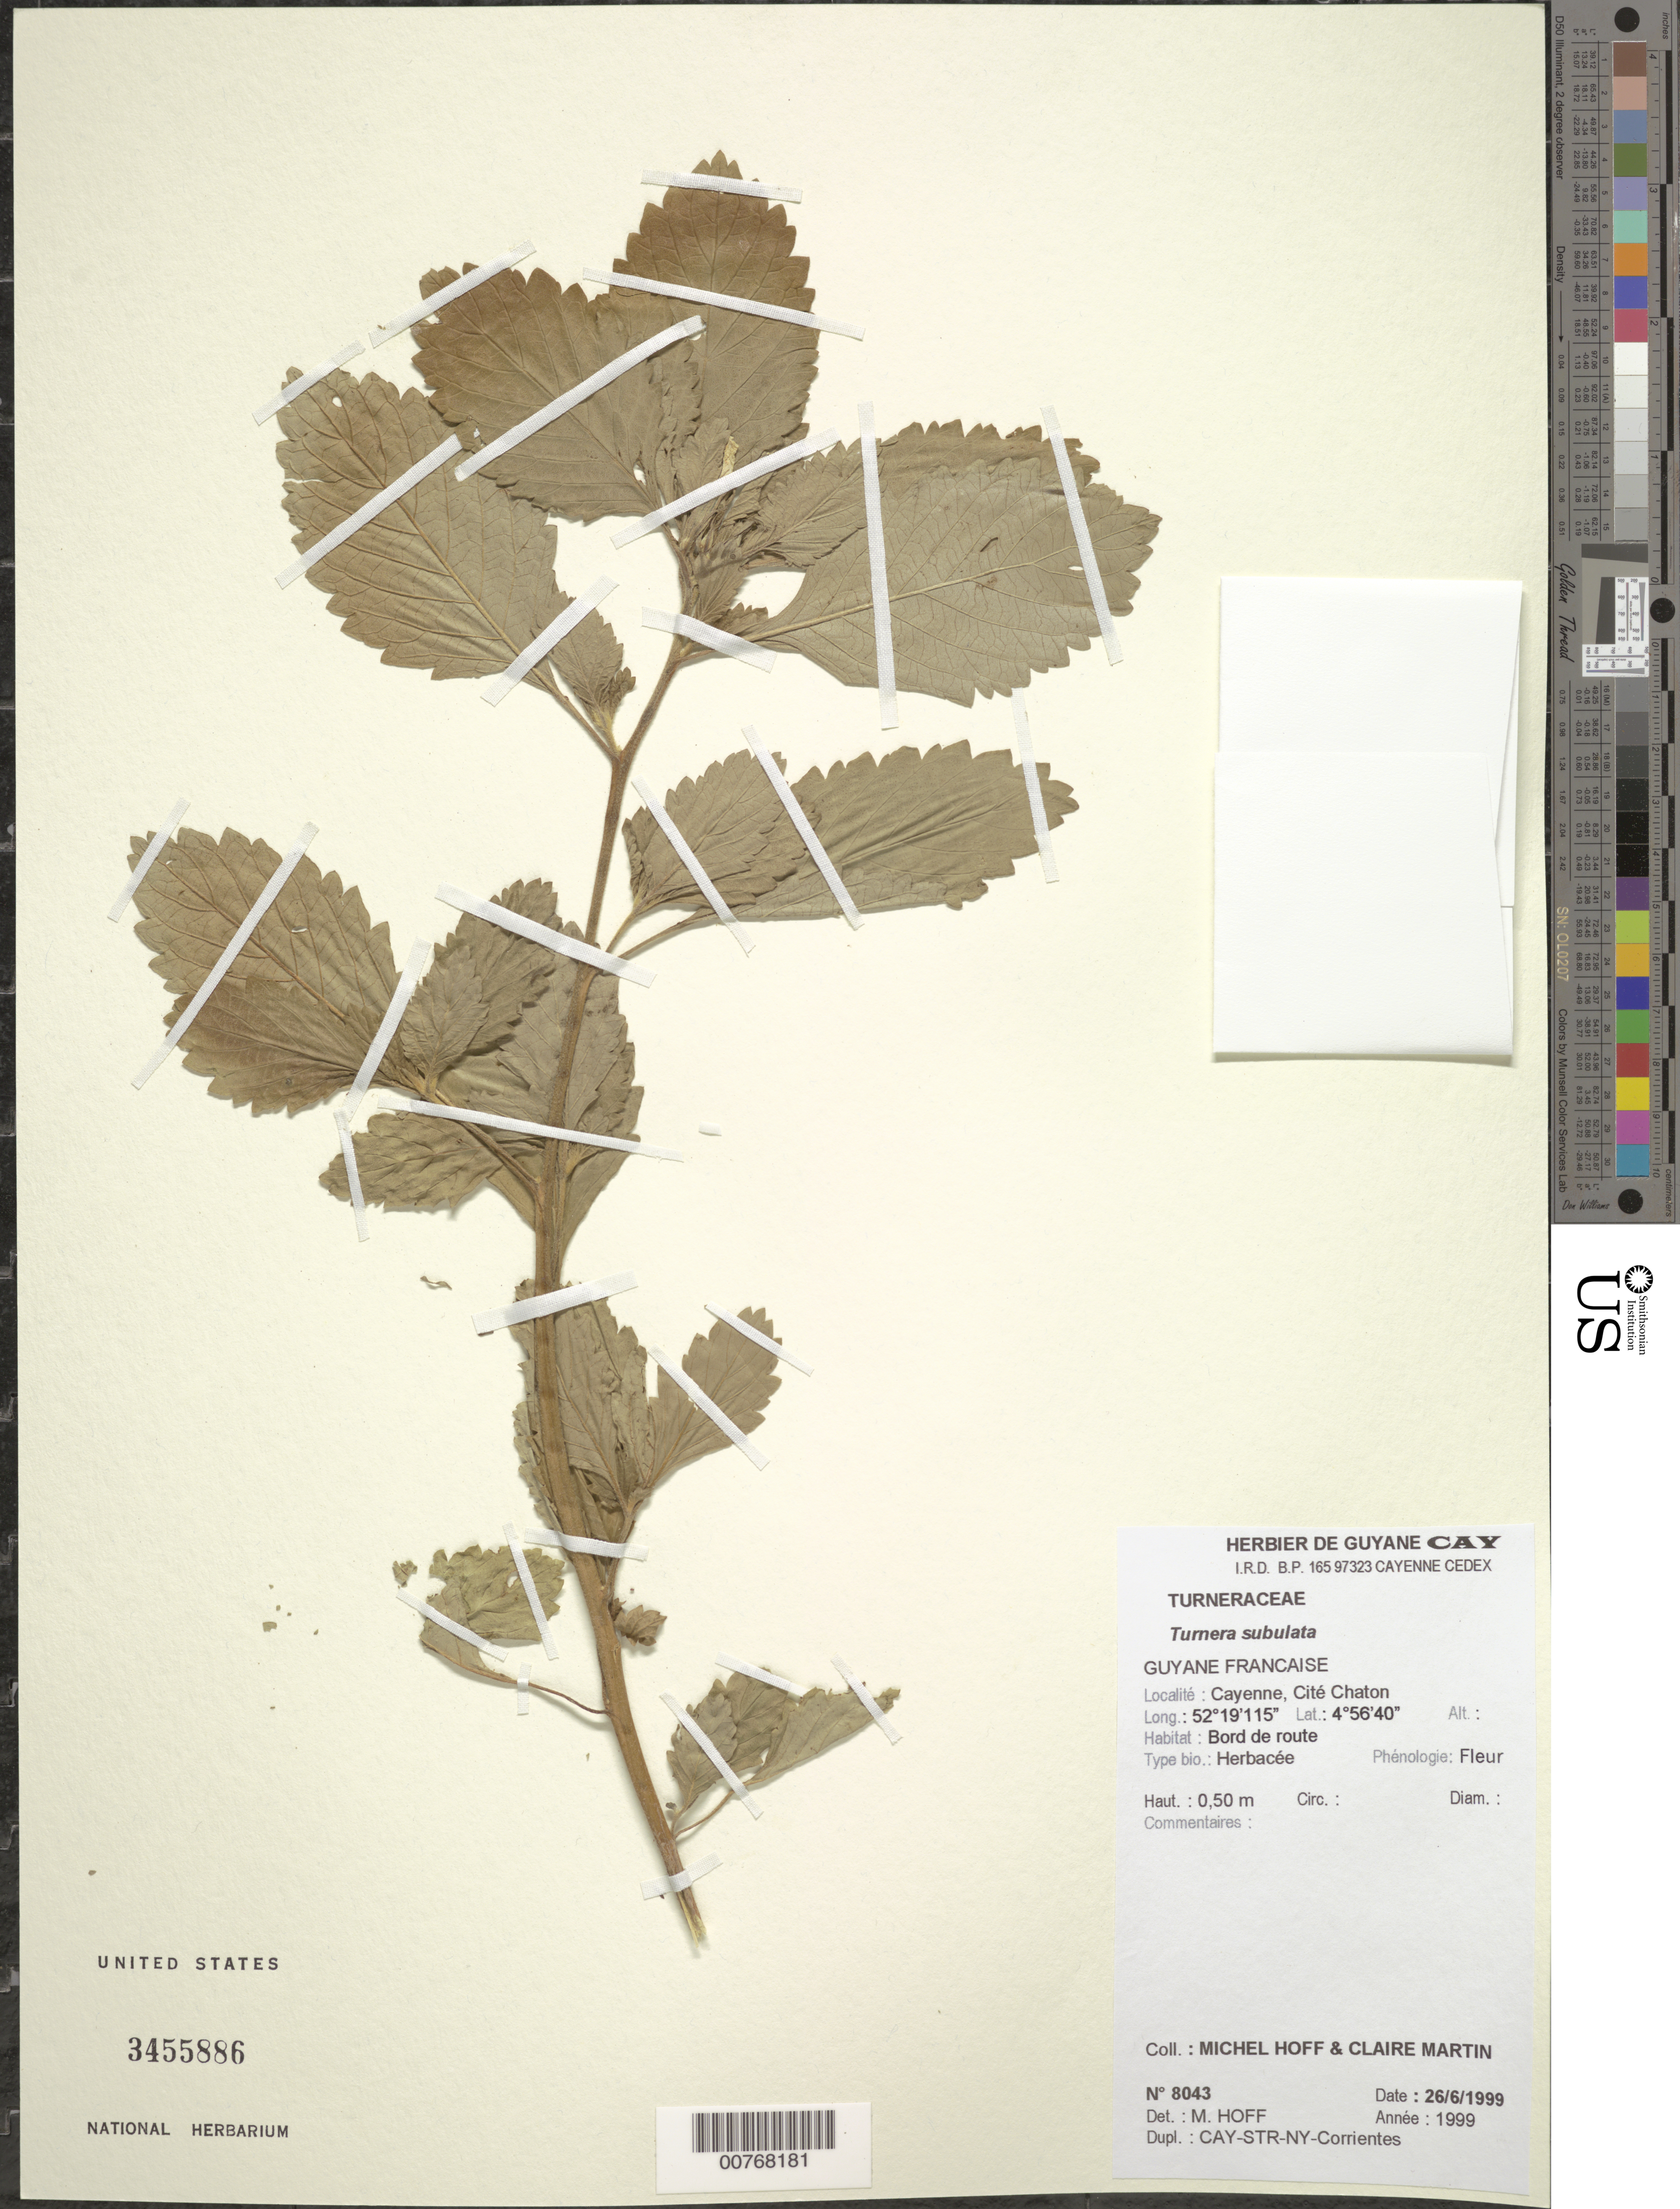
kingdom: Plantae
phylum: Tracheophyta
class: Magnoliopsida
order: Malpighiales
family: Turneraceae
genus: Turnera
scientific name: Turnera subulata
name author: Sm.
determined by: Hoff, M.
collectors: M. Hoff & C. Martin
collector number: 8043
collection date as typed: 26-Jun-99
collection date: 1999-06-26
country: French Guiana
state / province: Cayenne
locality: Cayenne, Cité Chaton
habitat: Bord de route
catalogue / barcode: US 3455886